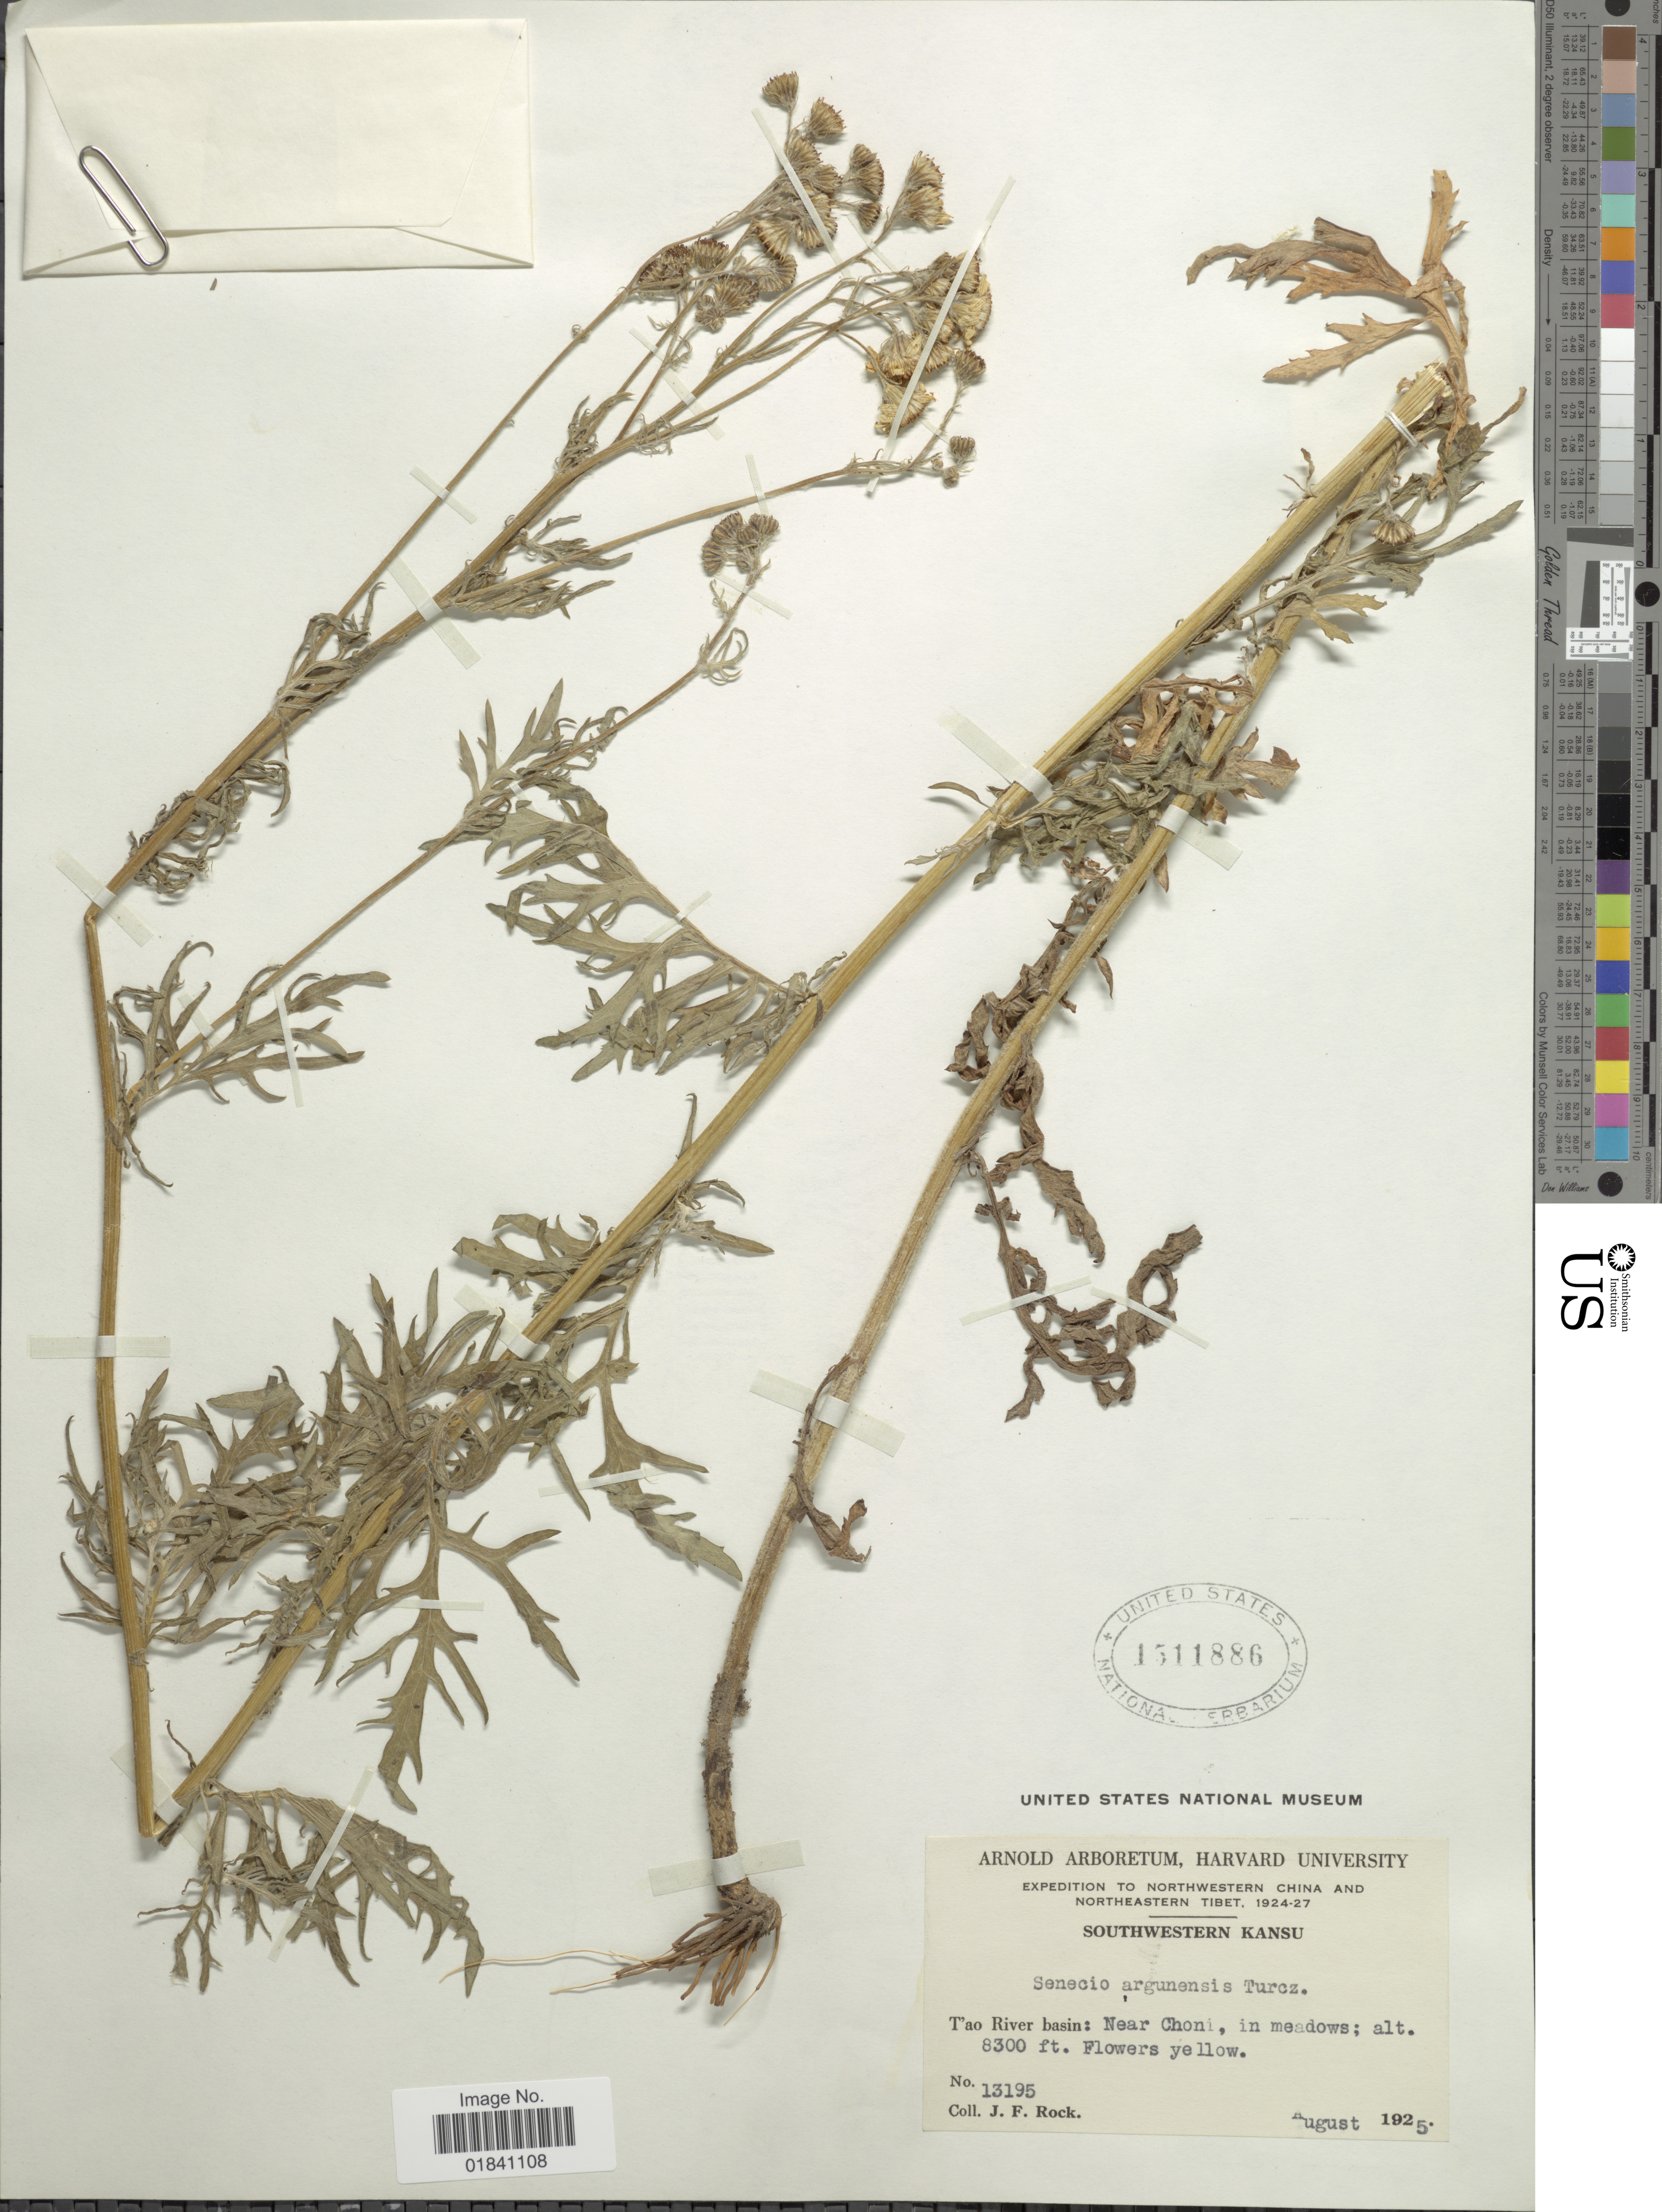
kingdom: Plantae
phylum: Tracheophyta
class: Magnoliopsida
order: Asterales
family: Asteraceae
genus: Senecio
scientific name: Senecio argunensis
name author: Turcz.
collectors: J. F. Rock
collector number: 13195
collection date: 1925-08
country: China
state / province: Gansu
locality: Northwestern China and Northeastern Tibet. Southwestern Kansu. T'au River basin: Near Choni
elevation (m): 2530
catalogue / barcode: US 1511886